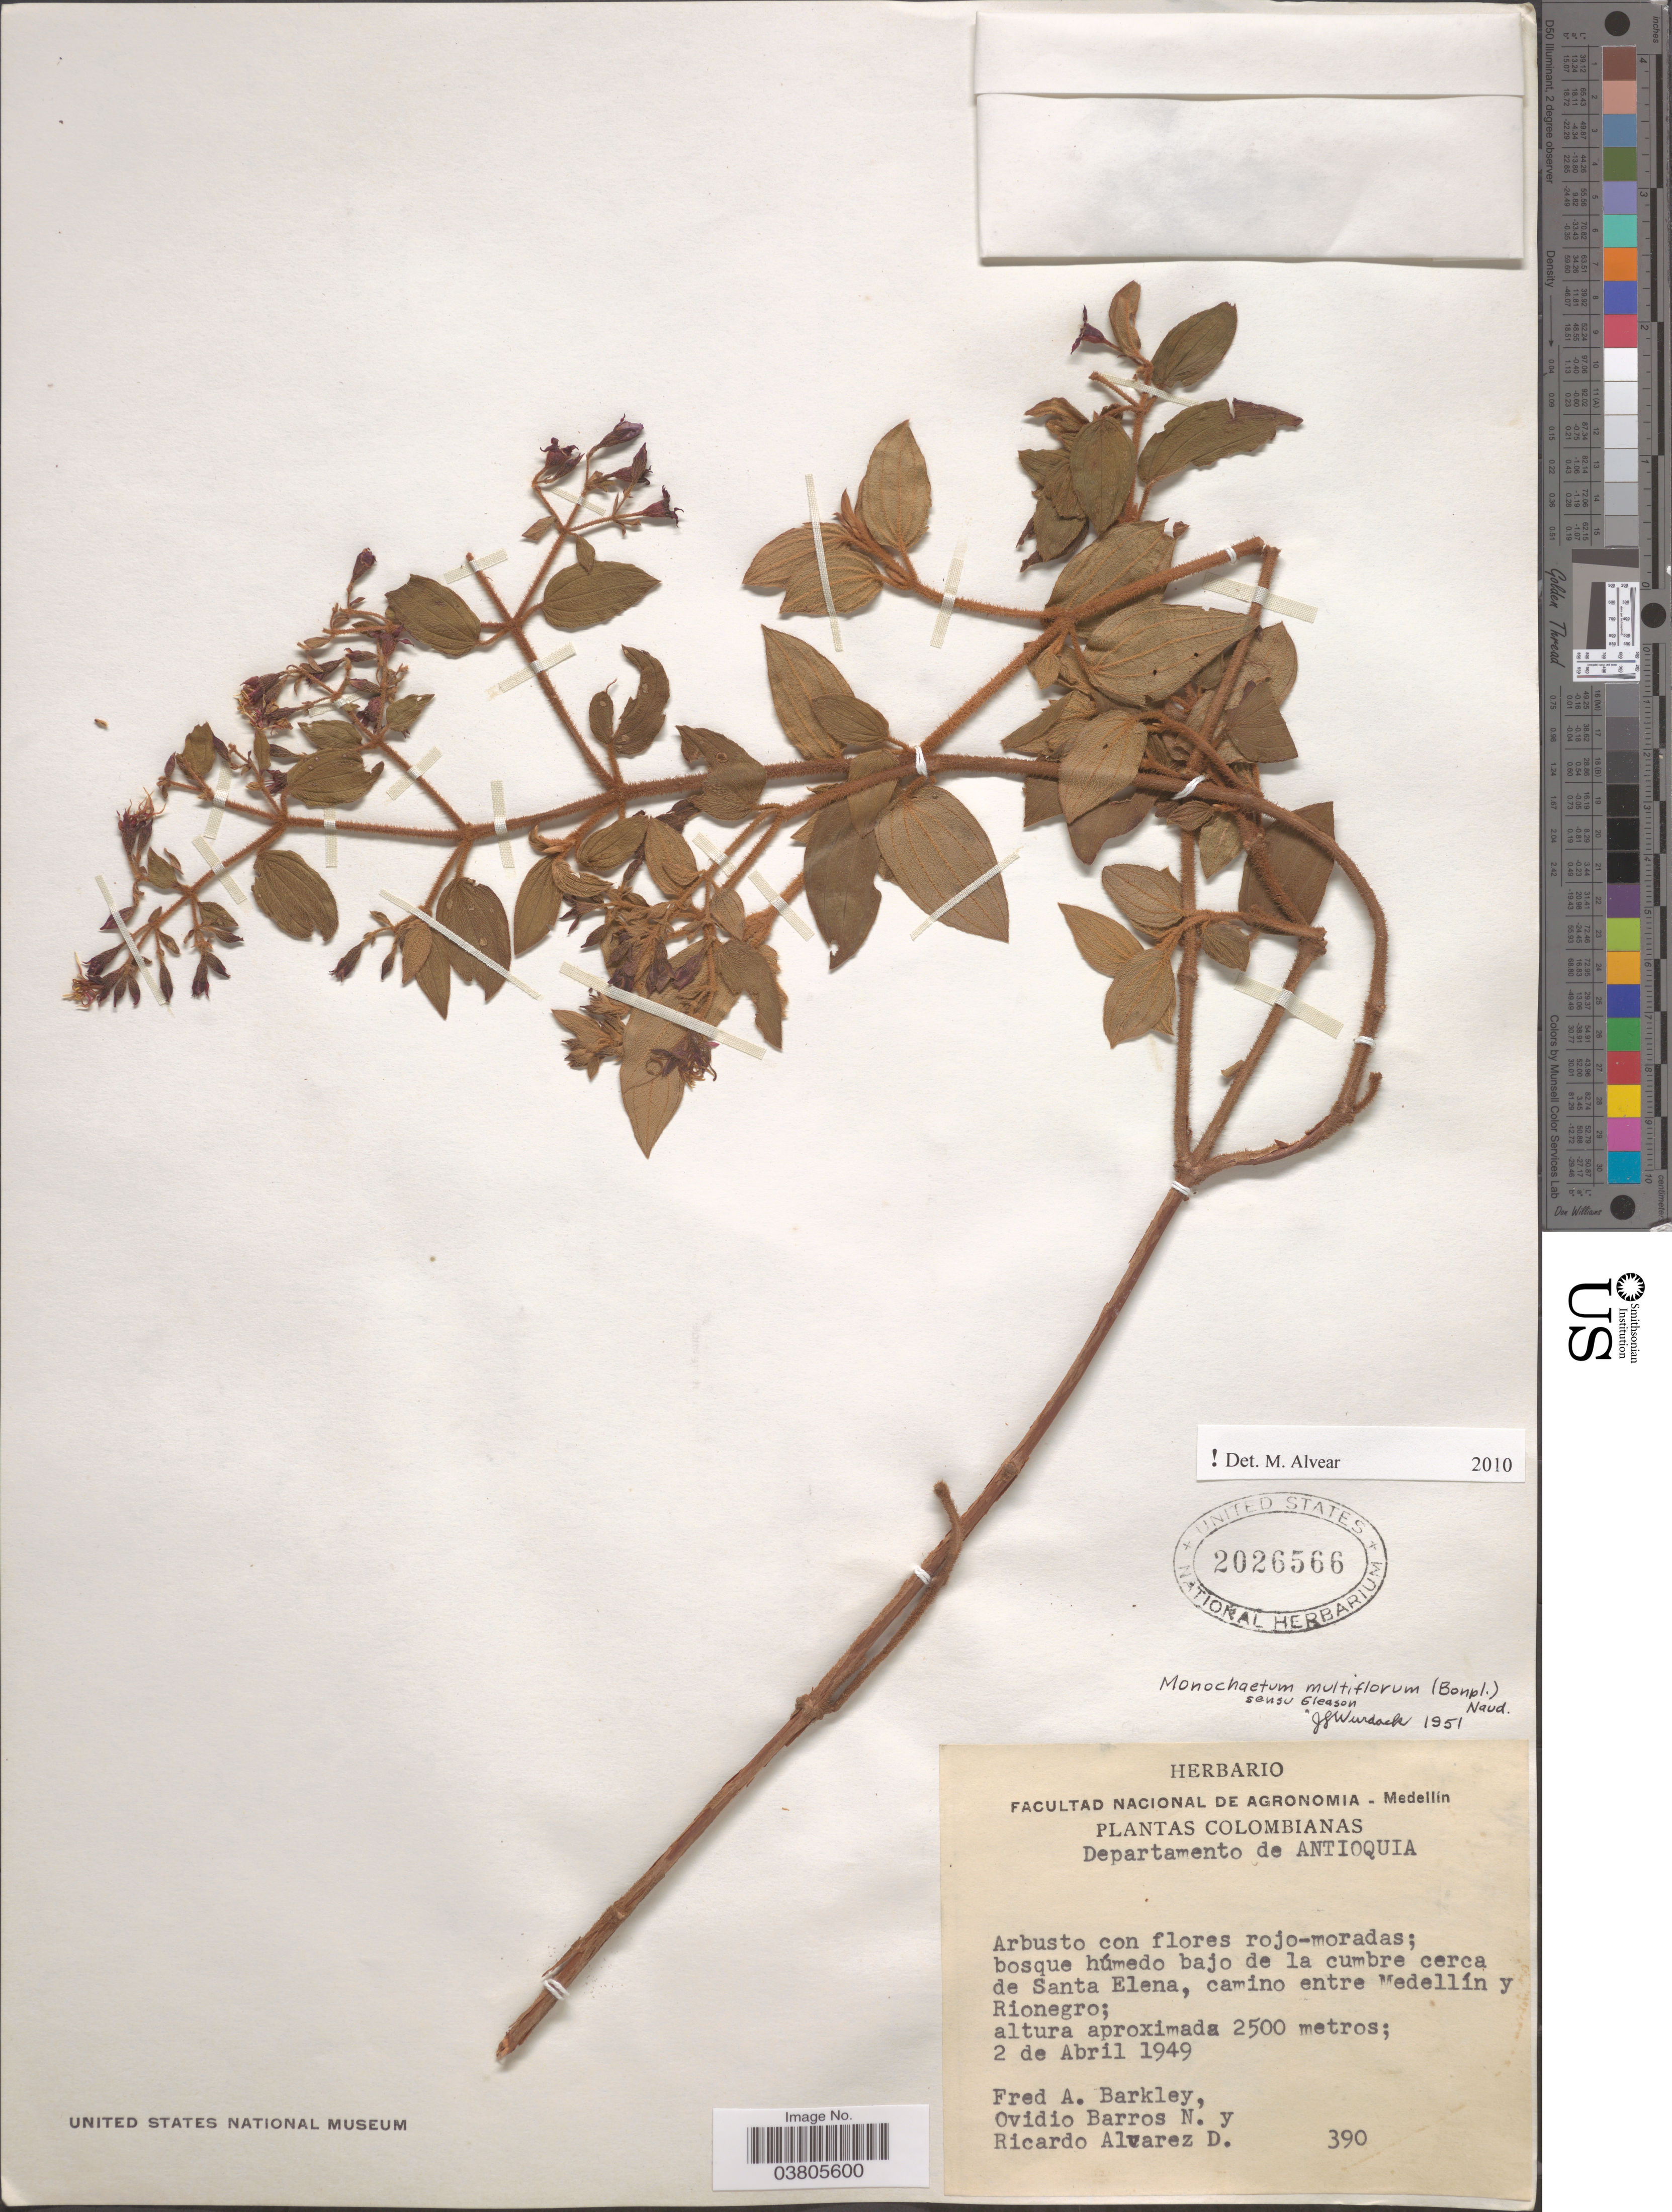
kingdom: Plantae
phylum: Tracheophyta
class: Magnoliopsida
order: Myrtales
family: Melastomataceae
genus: Monochaetum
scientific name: Monochaetum multiflorum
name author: (Bonpl.) Naudin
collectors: F. A. Barkley, O. Barros N. & R. Álvarez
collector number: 390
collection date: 1949-04-02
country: Colombia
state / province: Antioquia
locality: Departamento de Antioquia. Bosque húmedo bajo de la cumbre cerca de Santa Elena, camino entre Medellín y Rionegro.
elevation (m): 2500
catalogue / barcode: US 2026566